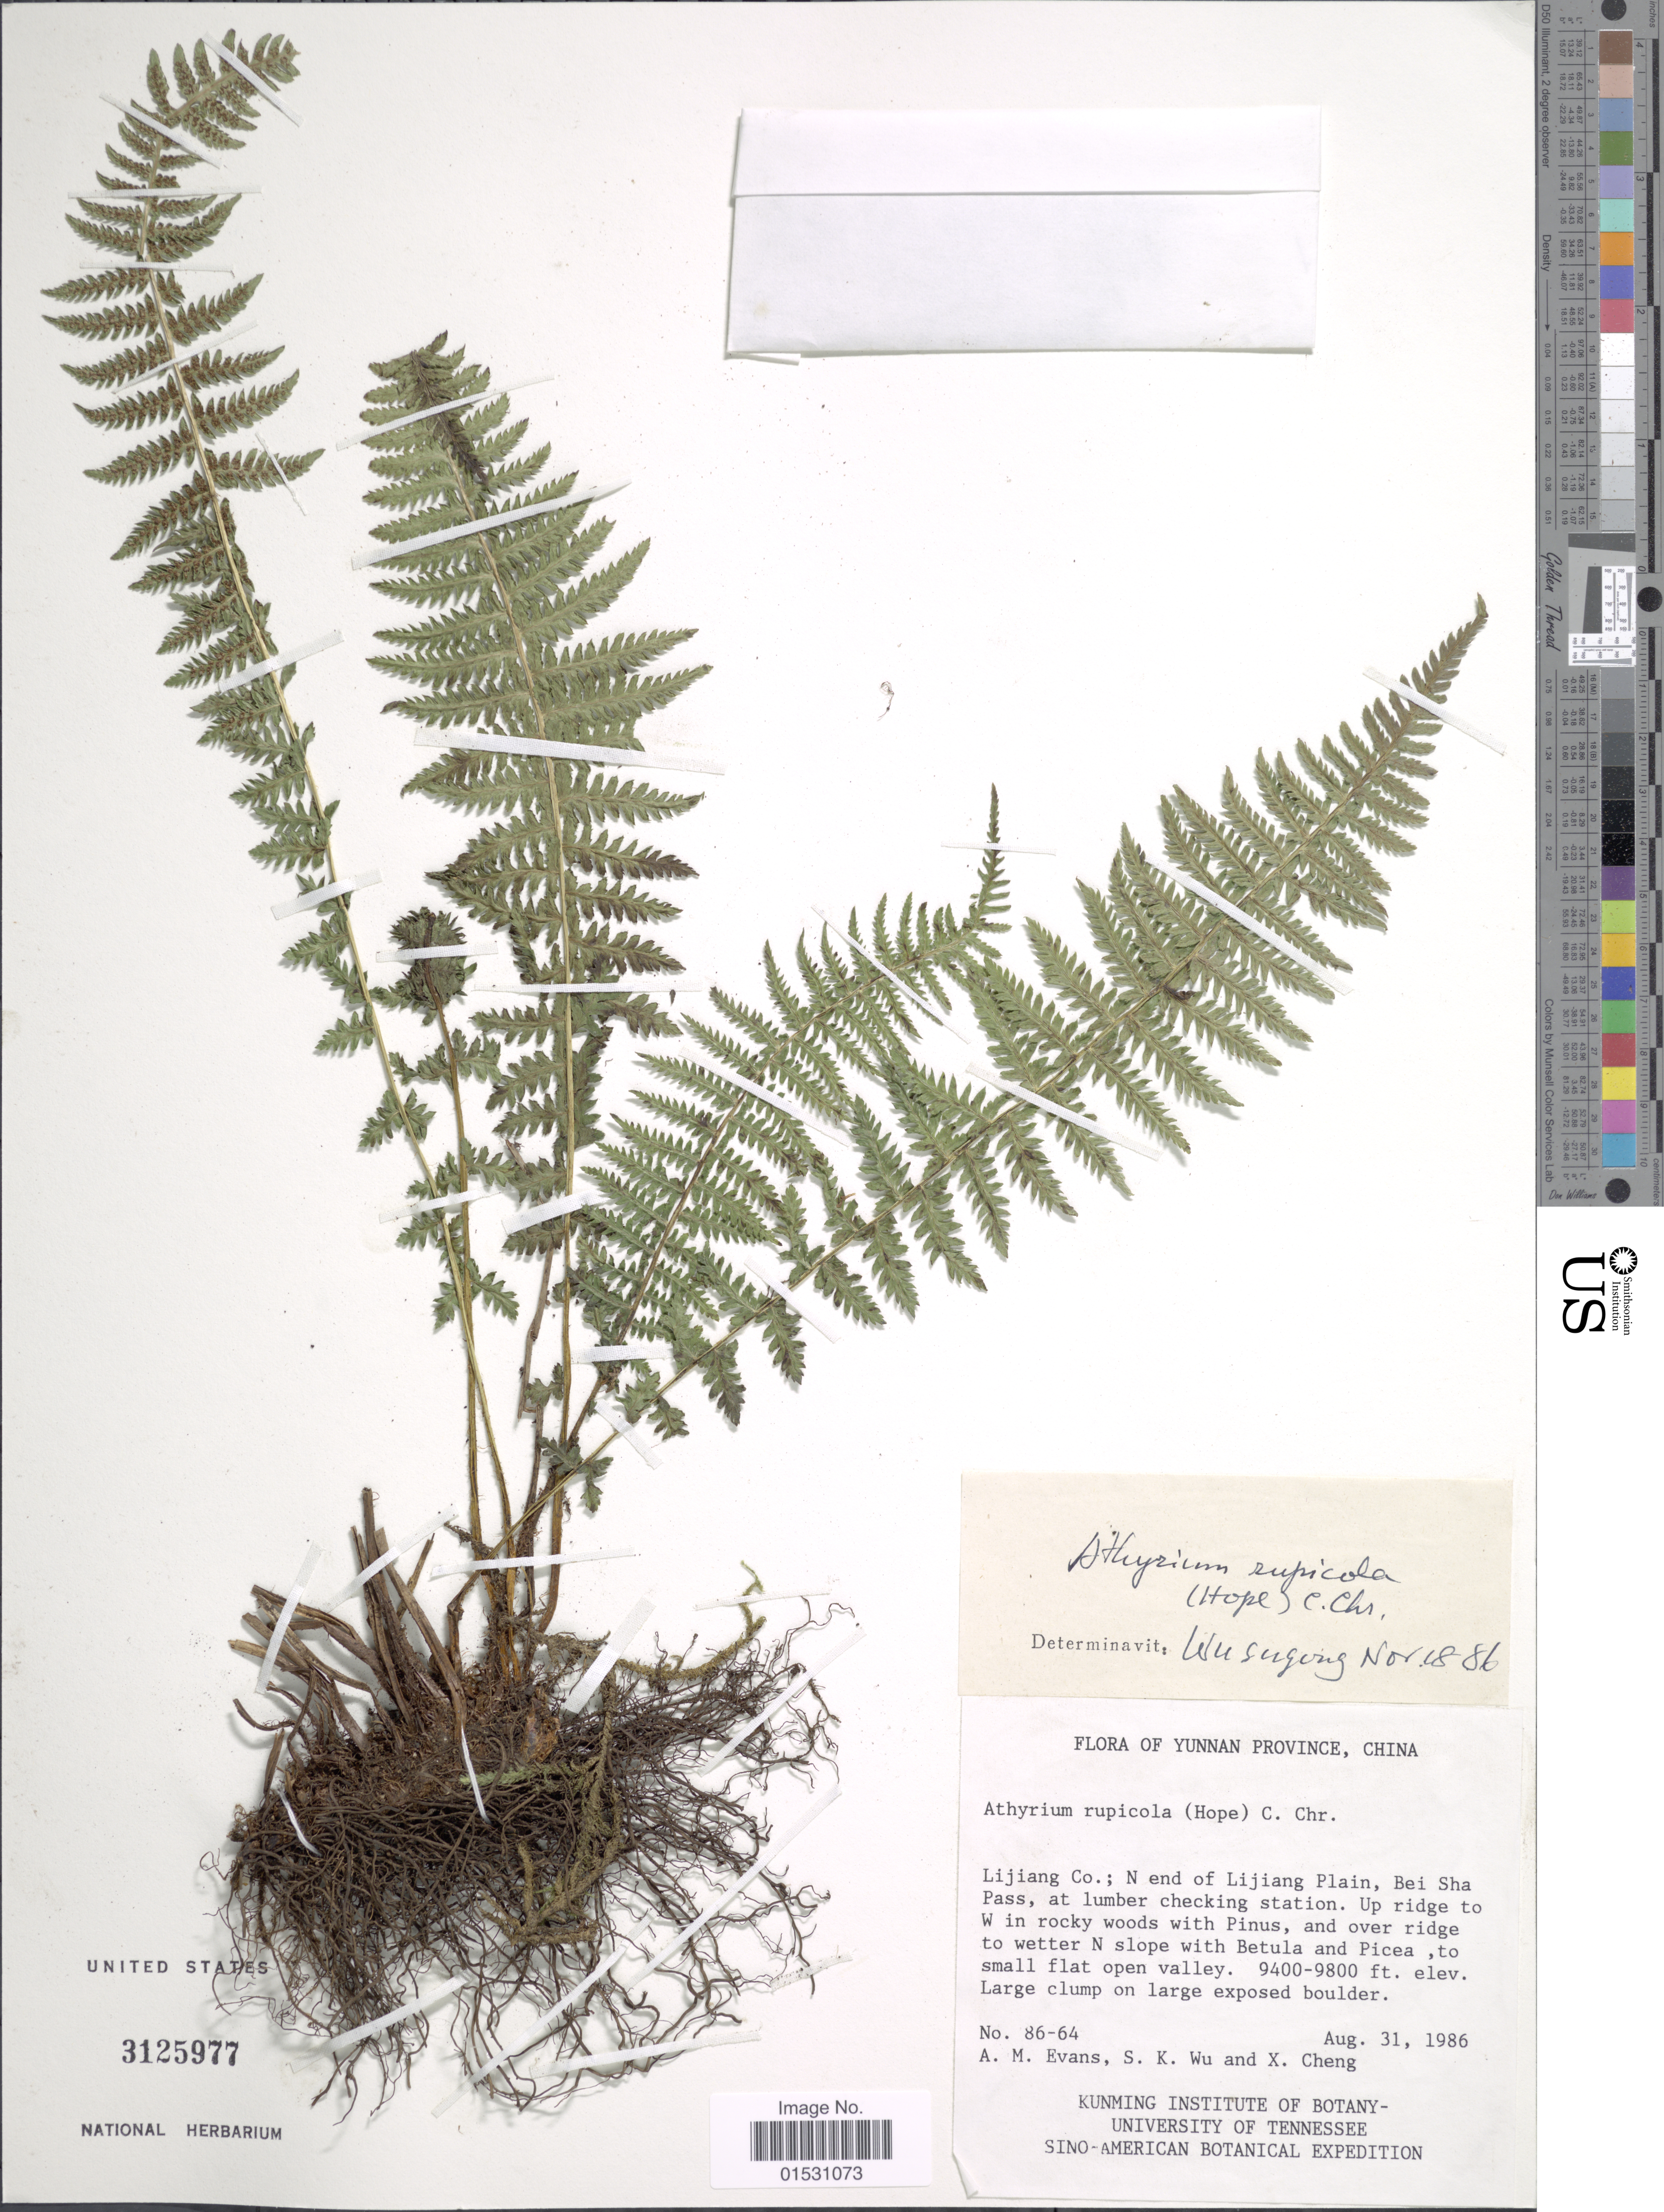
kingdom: Plantae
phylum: Tracheophyta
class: Polypodiopsida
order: Polypodiales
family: Athyriaceae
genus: Athyrium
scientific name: Athyrium rupicola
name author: (C. Hope) C. Chr.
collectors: A. M. Evans, S. K. Wu & X. Cheng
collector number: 86-64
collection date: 1986-08-31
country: China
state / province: Yunnan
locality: Yunnan Province. Lijiang Co.; N end of Lijiang Plain, Bei Sha Pass, at lumber checking station.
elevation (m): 2865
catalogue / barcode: US 3125977